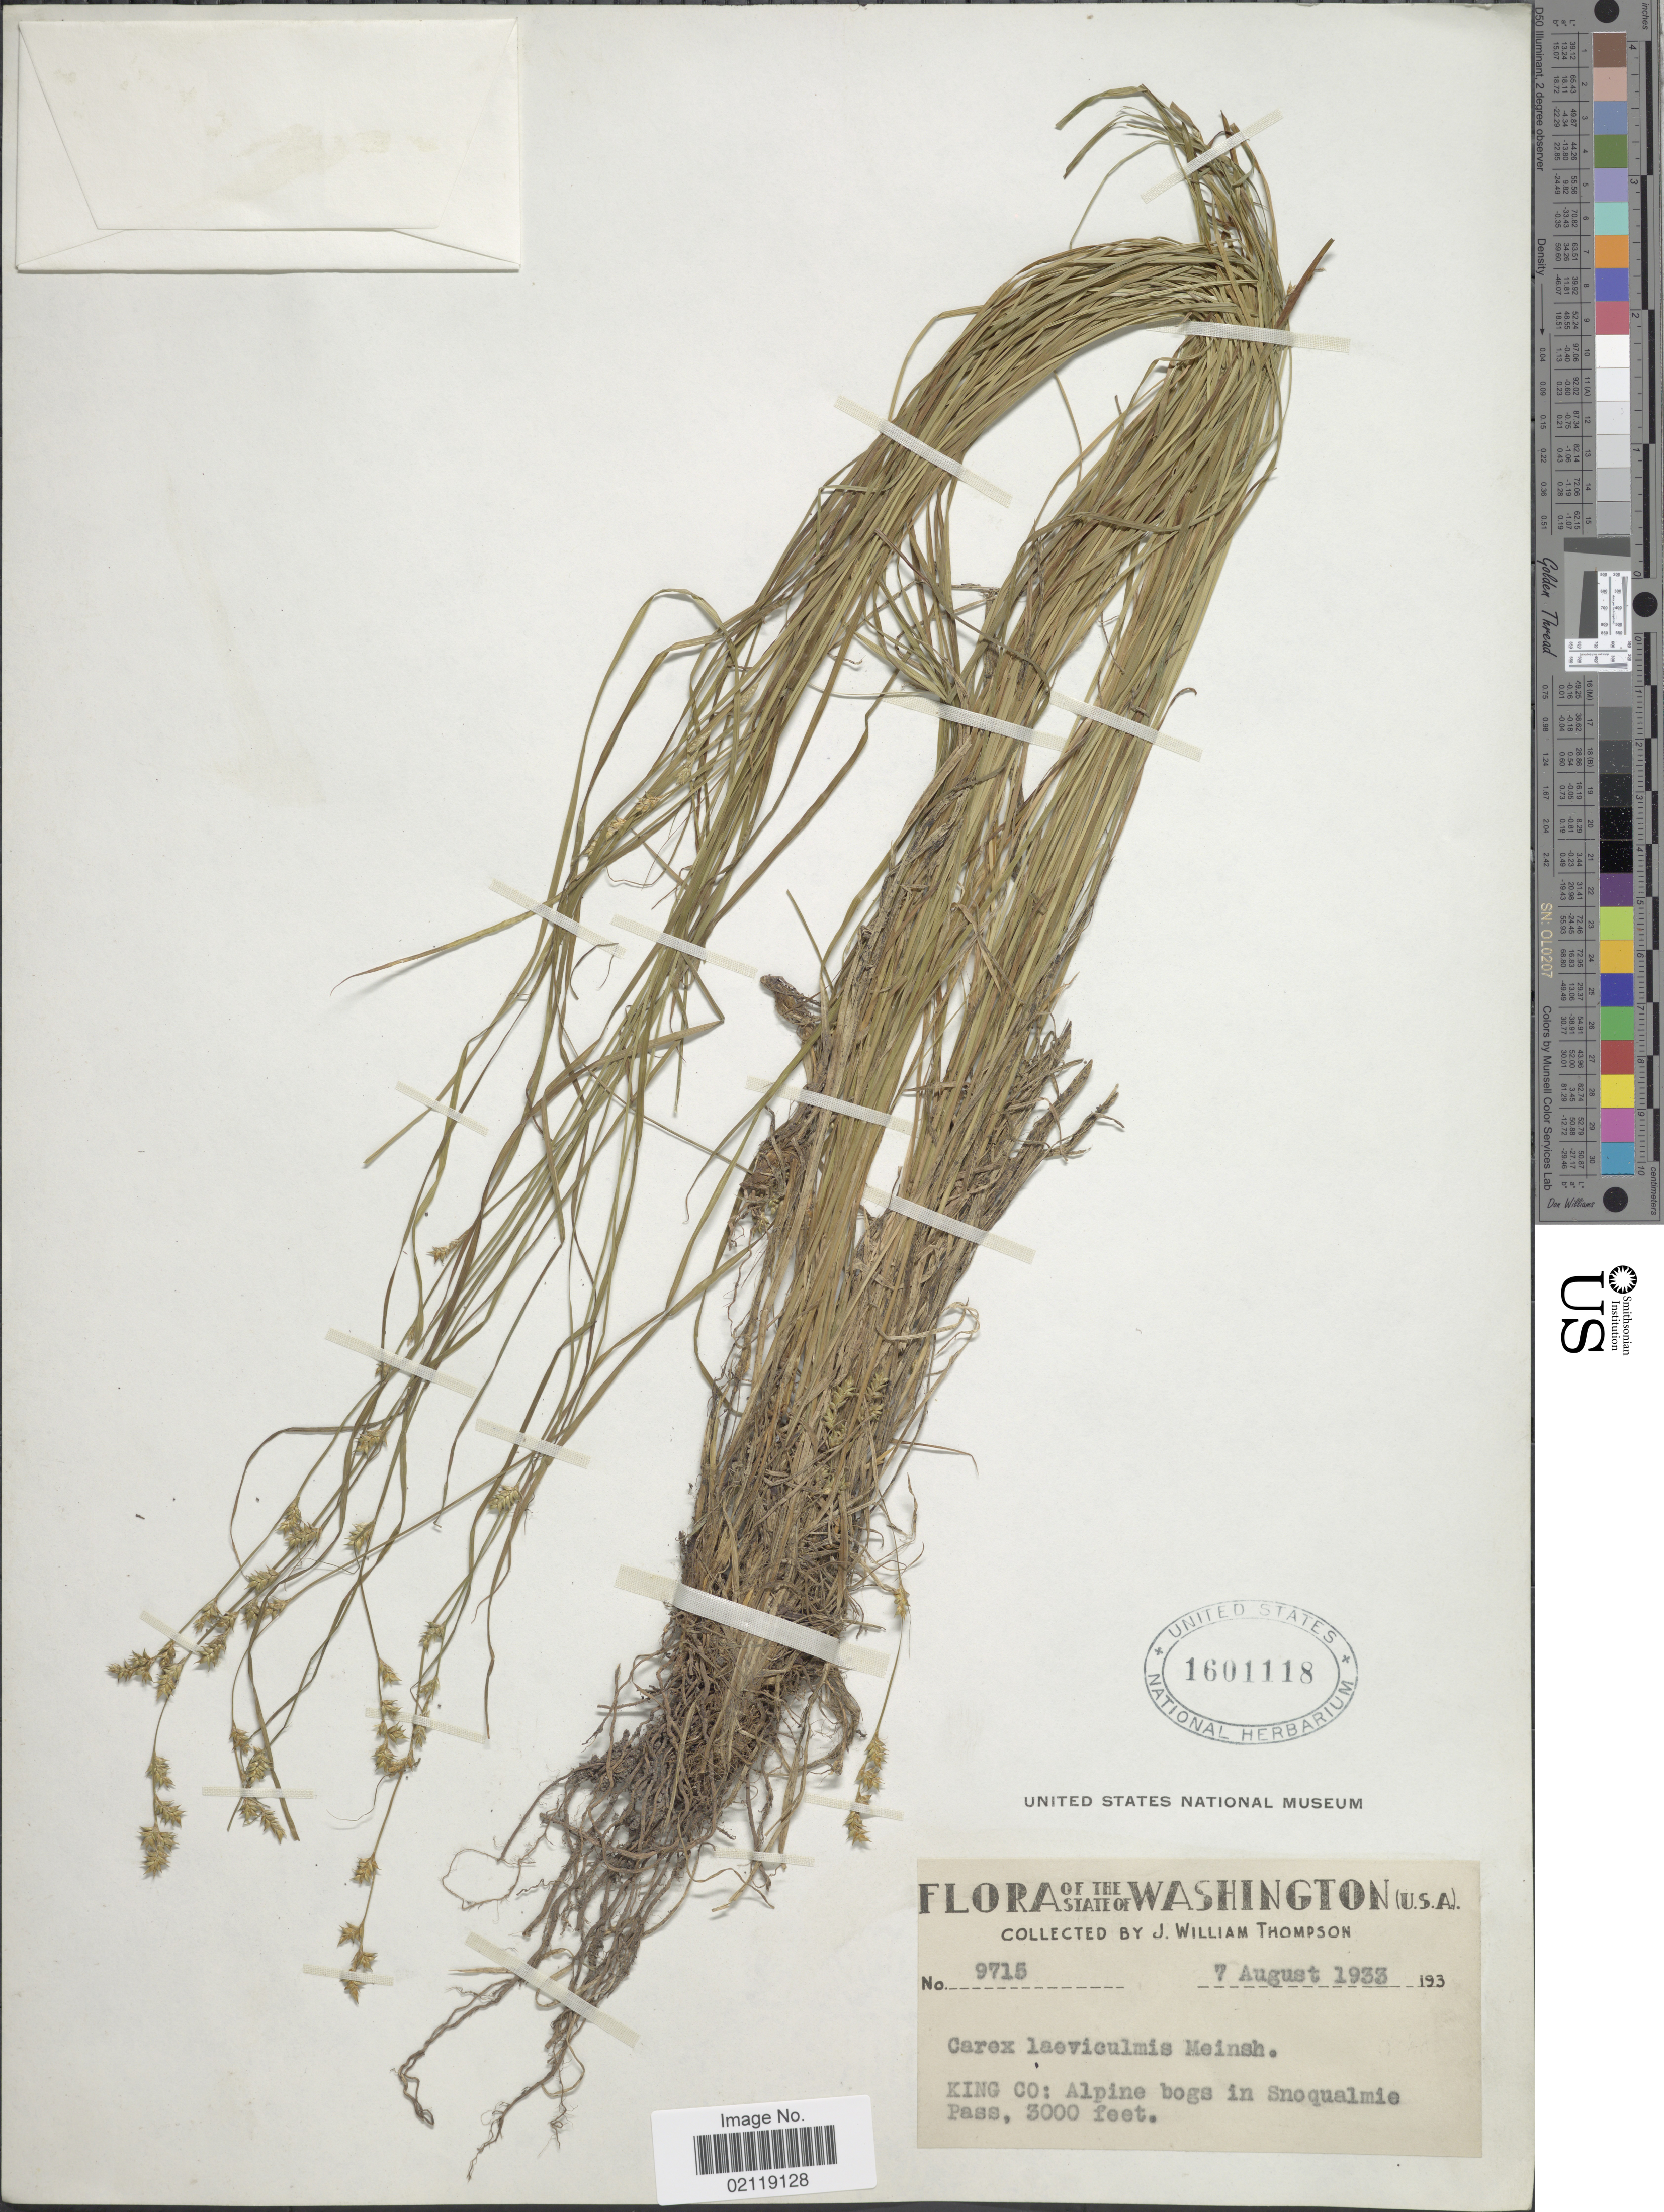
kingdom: Plantae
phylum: Tracheophyta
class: Liliopsida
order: Poales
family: Cyperaceae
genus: Carex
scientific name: Carex laeviculmis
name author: Meinsh.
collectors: J. W. Thompson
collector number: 9715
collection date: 1933-08-07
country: United States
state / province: Washington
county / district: King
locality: King Co: alpine bogs in Snoqualmie Pass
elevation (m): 914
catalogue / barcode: US 1601118